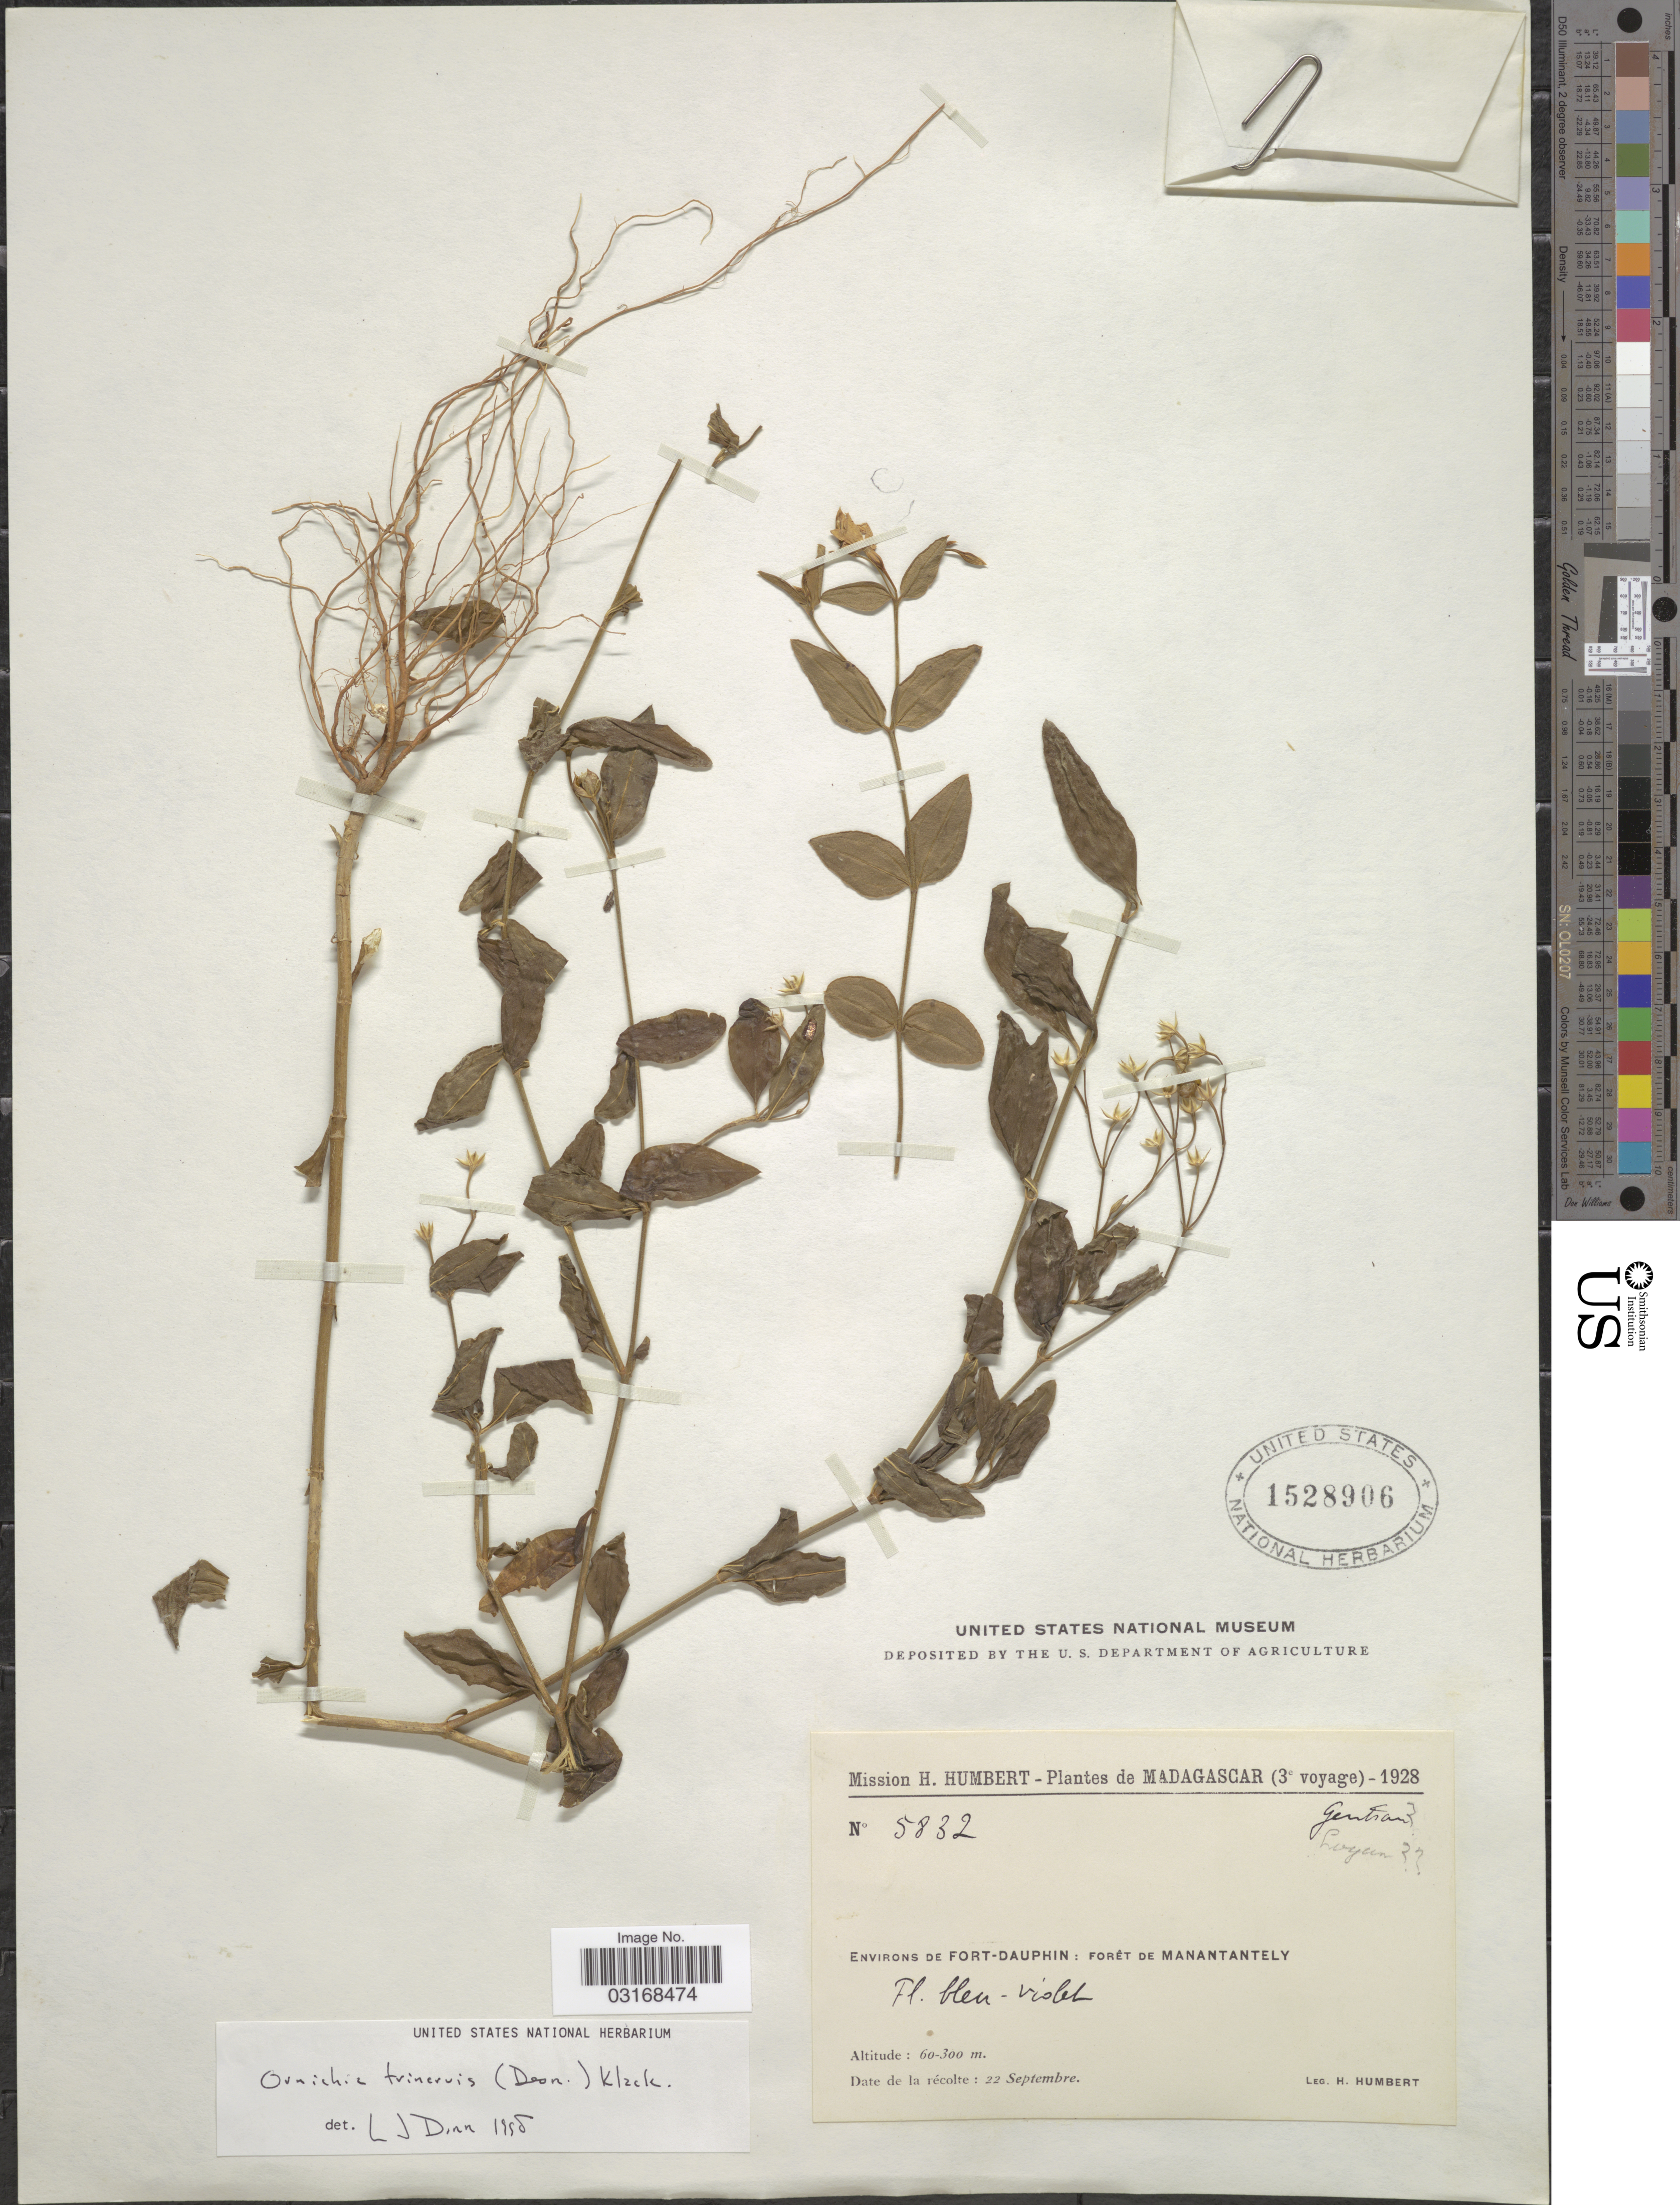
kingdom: Plantae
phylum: Tracheophyta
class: Magnoliopsida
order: Gentianales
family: Gentianaceae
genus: Ornichia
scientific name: Ornichia trinervis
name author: (Desr.) Klack.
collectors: H. Humbert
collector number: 5832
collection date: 1928-09-22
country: Madagascar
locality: Environs de Fort-Dauphin: Forêt de Manantantely.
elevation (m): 60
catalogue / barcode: US 1528906